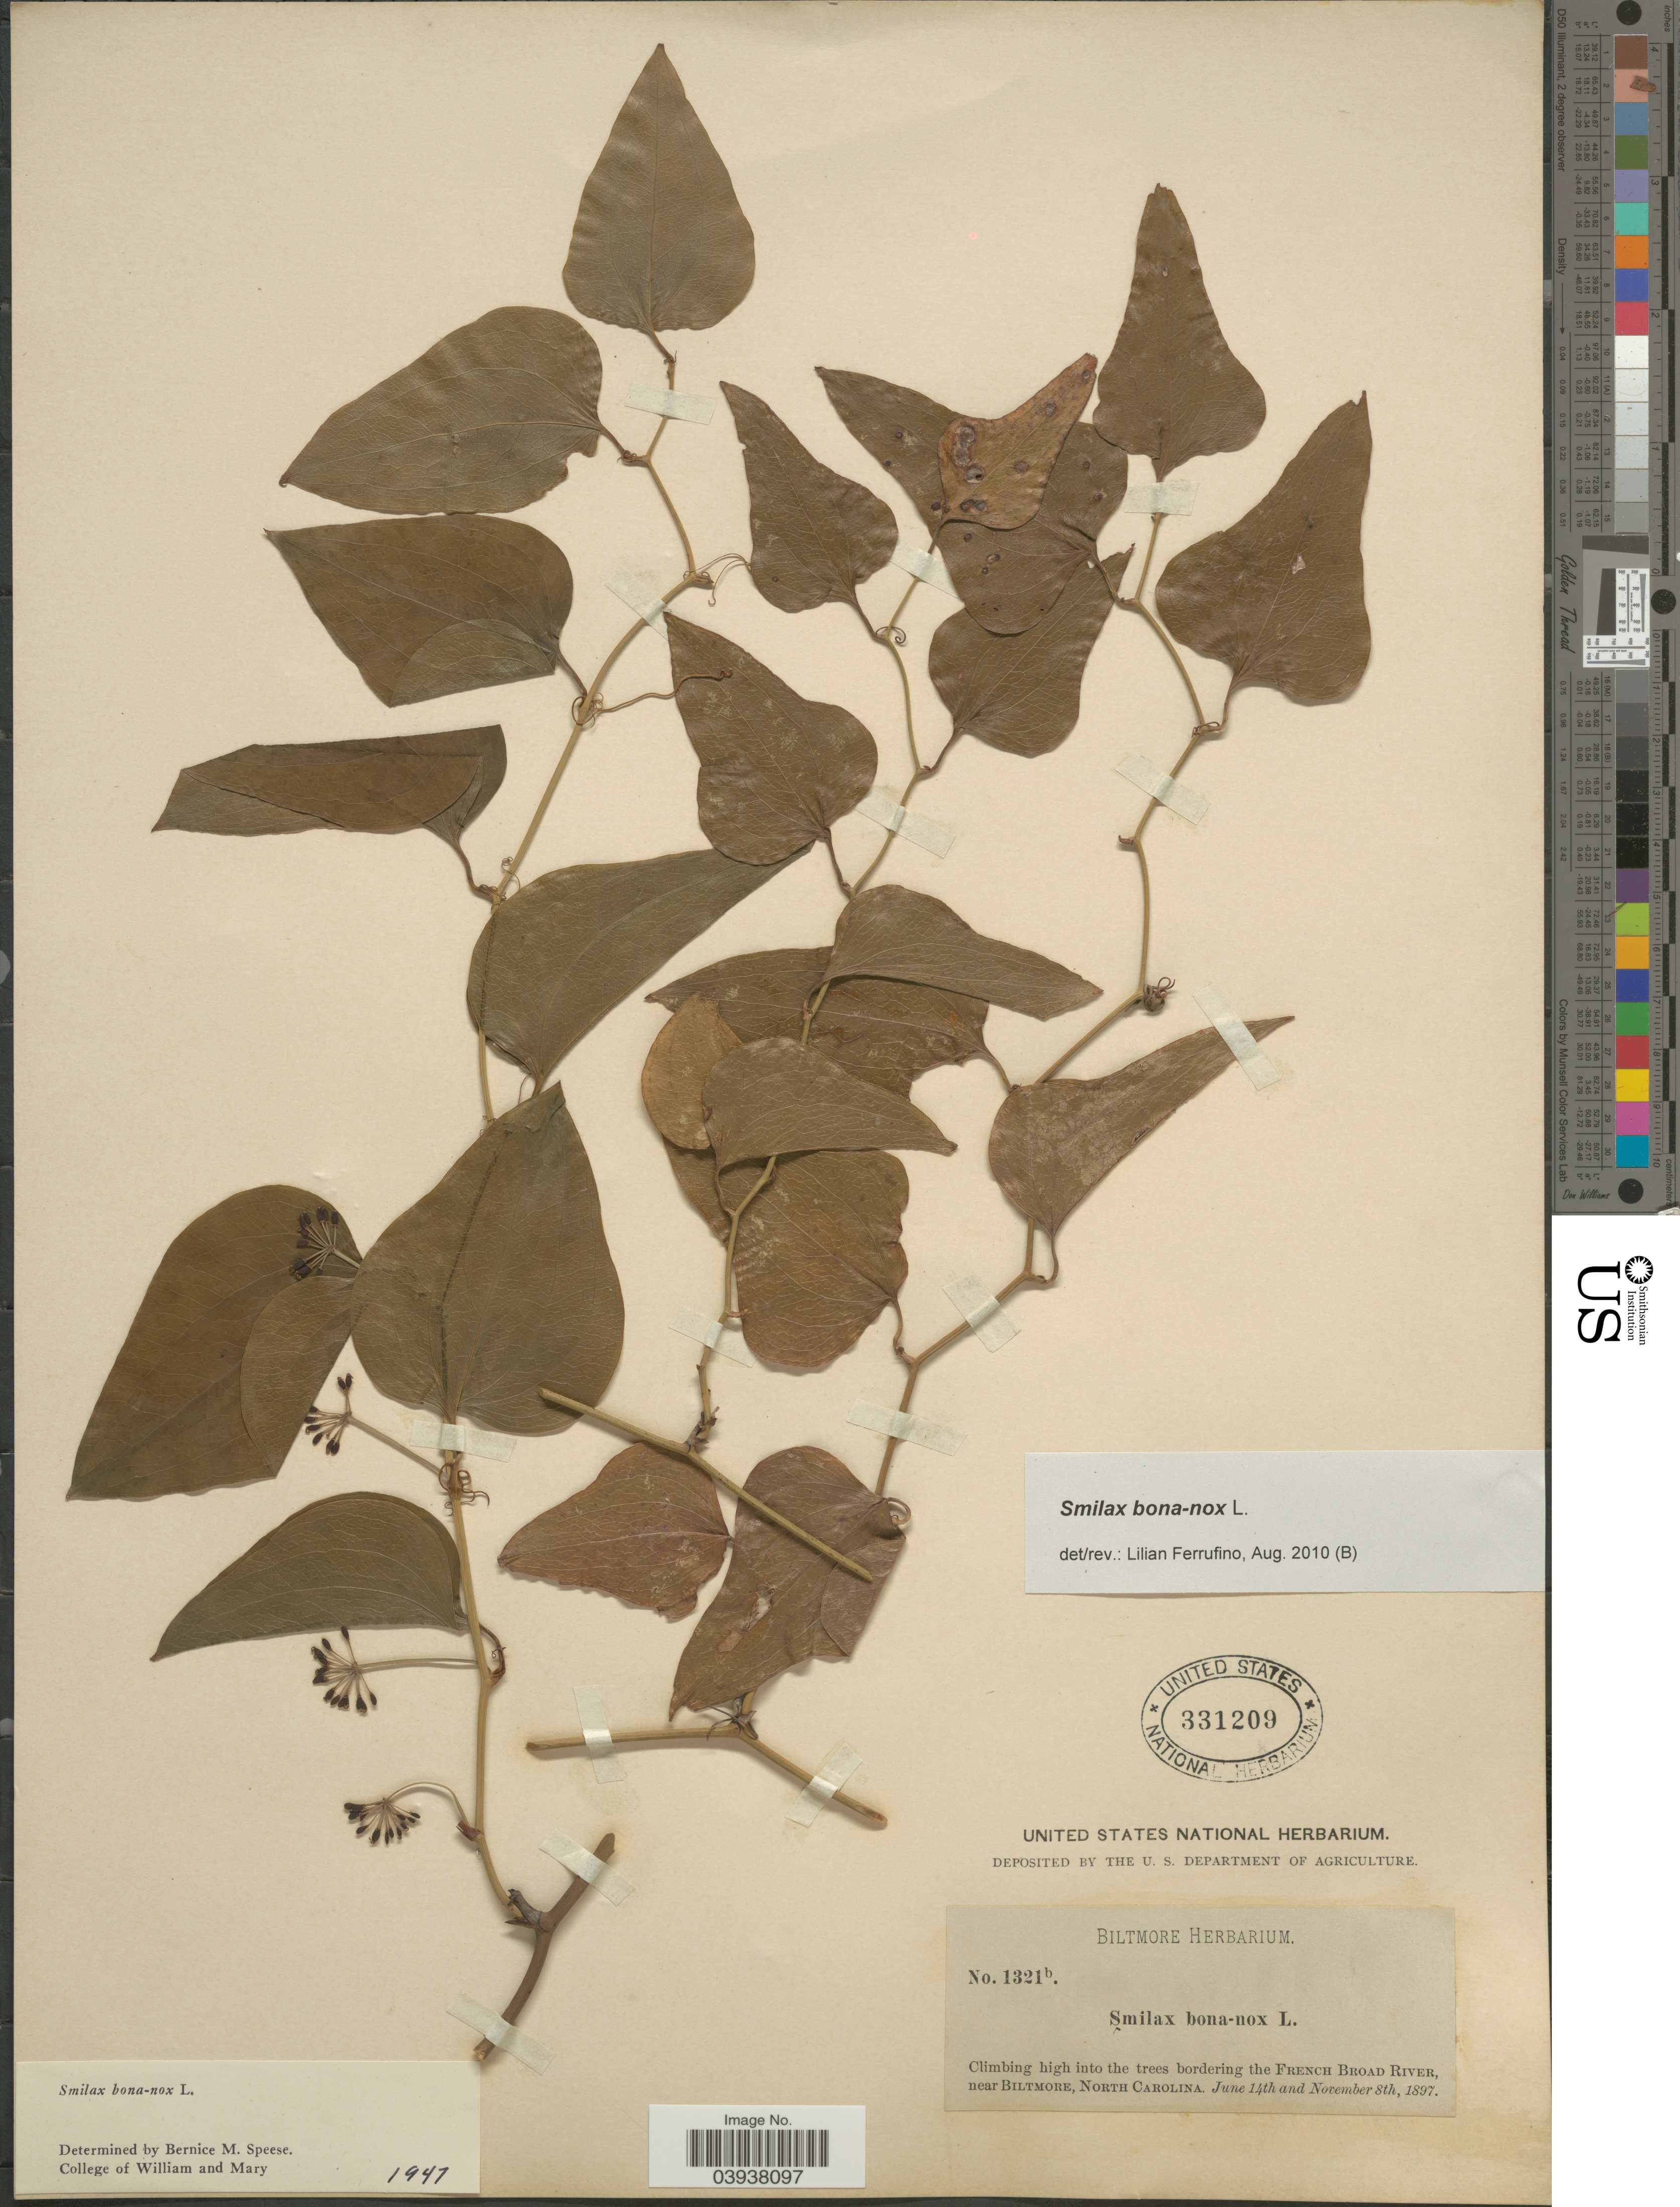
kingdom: Plantae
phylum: Tracheophyta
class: Liliopsida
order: Liliales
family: Smilacaceae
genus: Smilax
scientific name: Smilax bona-nox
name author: L.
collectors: ex herb. Biltmore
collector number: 1321b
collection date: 1897-06-14/1897-11-08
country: United States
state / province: North Carolina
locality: Climbing high into the trees bordering the French Broad River, near Biltmore.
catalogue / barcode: US 331209